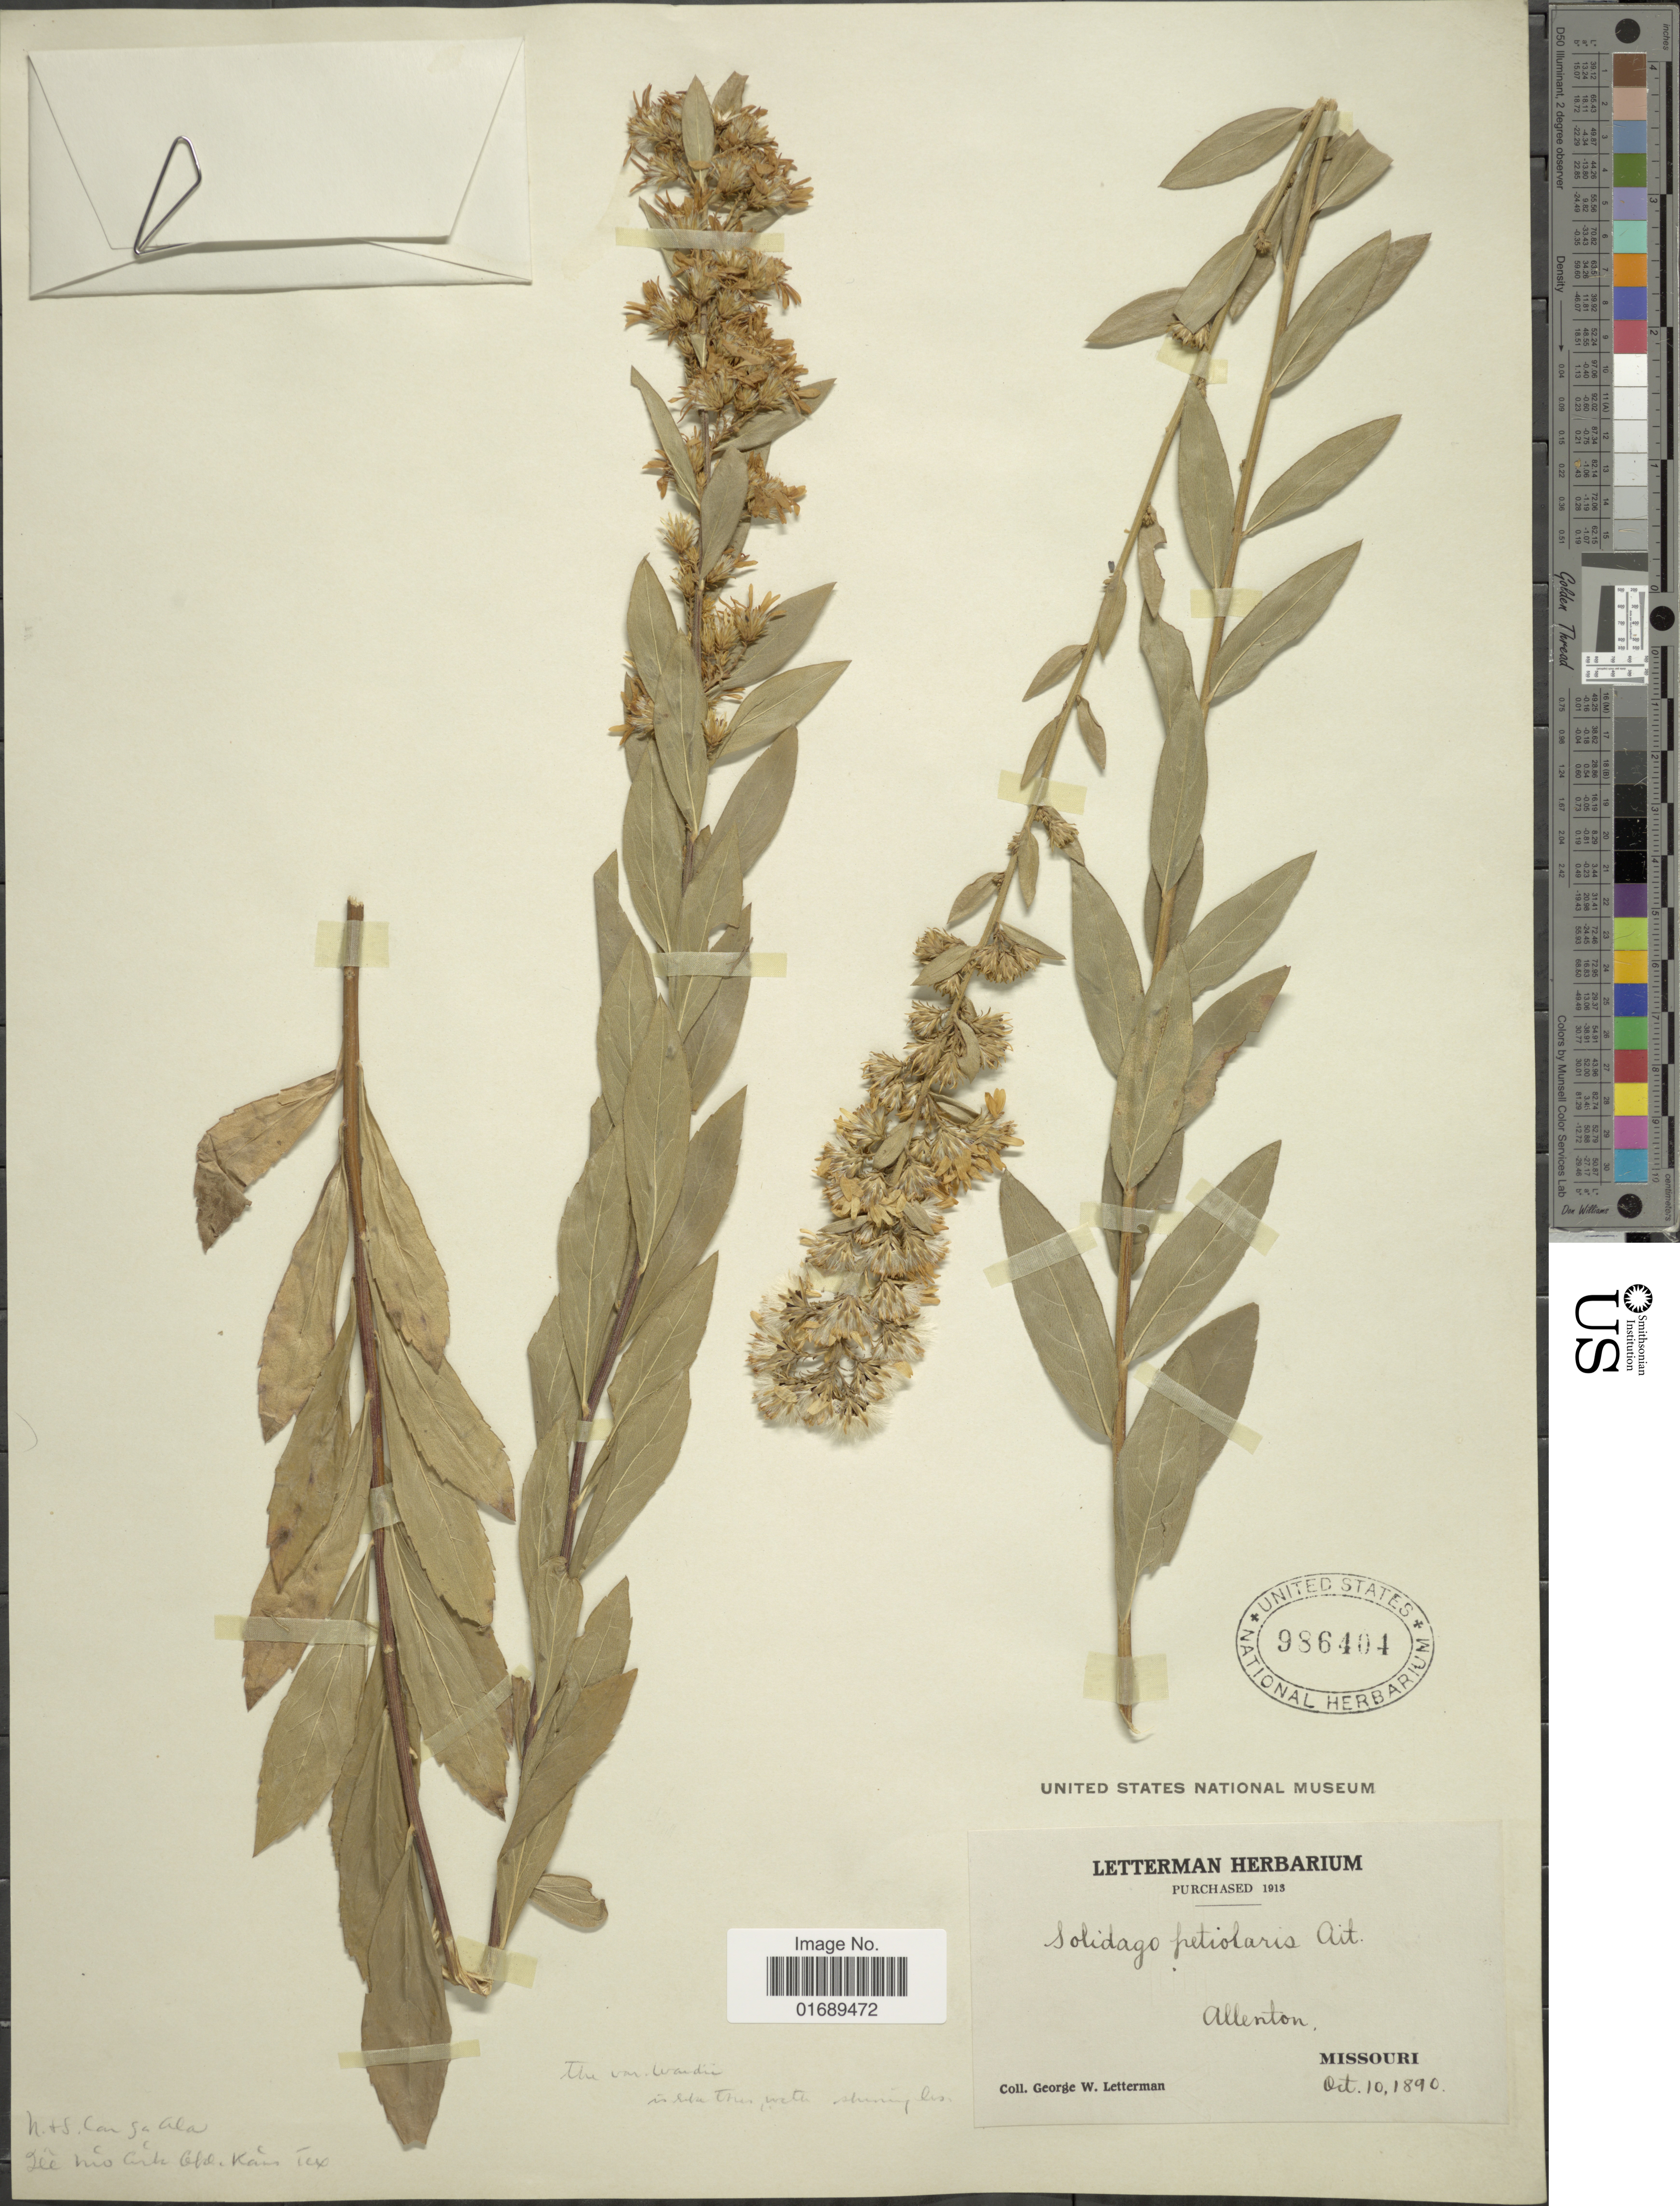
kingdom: Plantae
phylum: Tracheophyta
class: Magnoliopsida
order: Asterales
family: Asteraceae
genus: Solidago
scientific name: Solidago petiolaris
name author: Aiton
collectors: G. W. Letterman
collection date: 1890-10-10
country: United States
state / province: Missouri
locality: Allenton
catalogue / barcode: US 986404